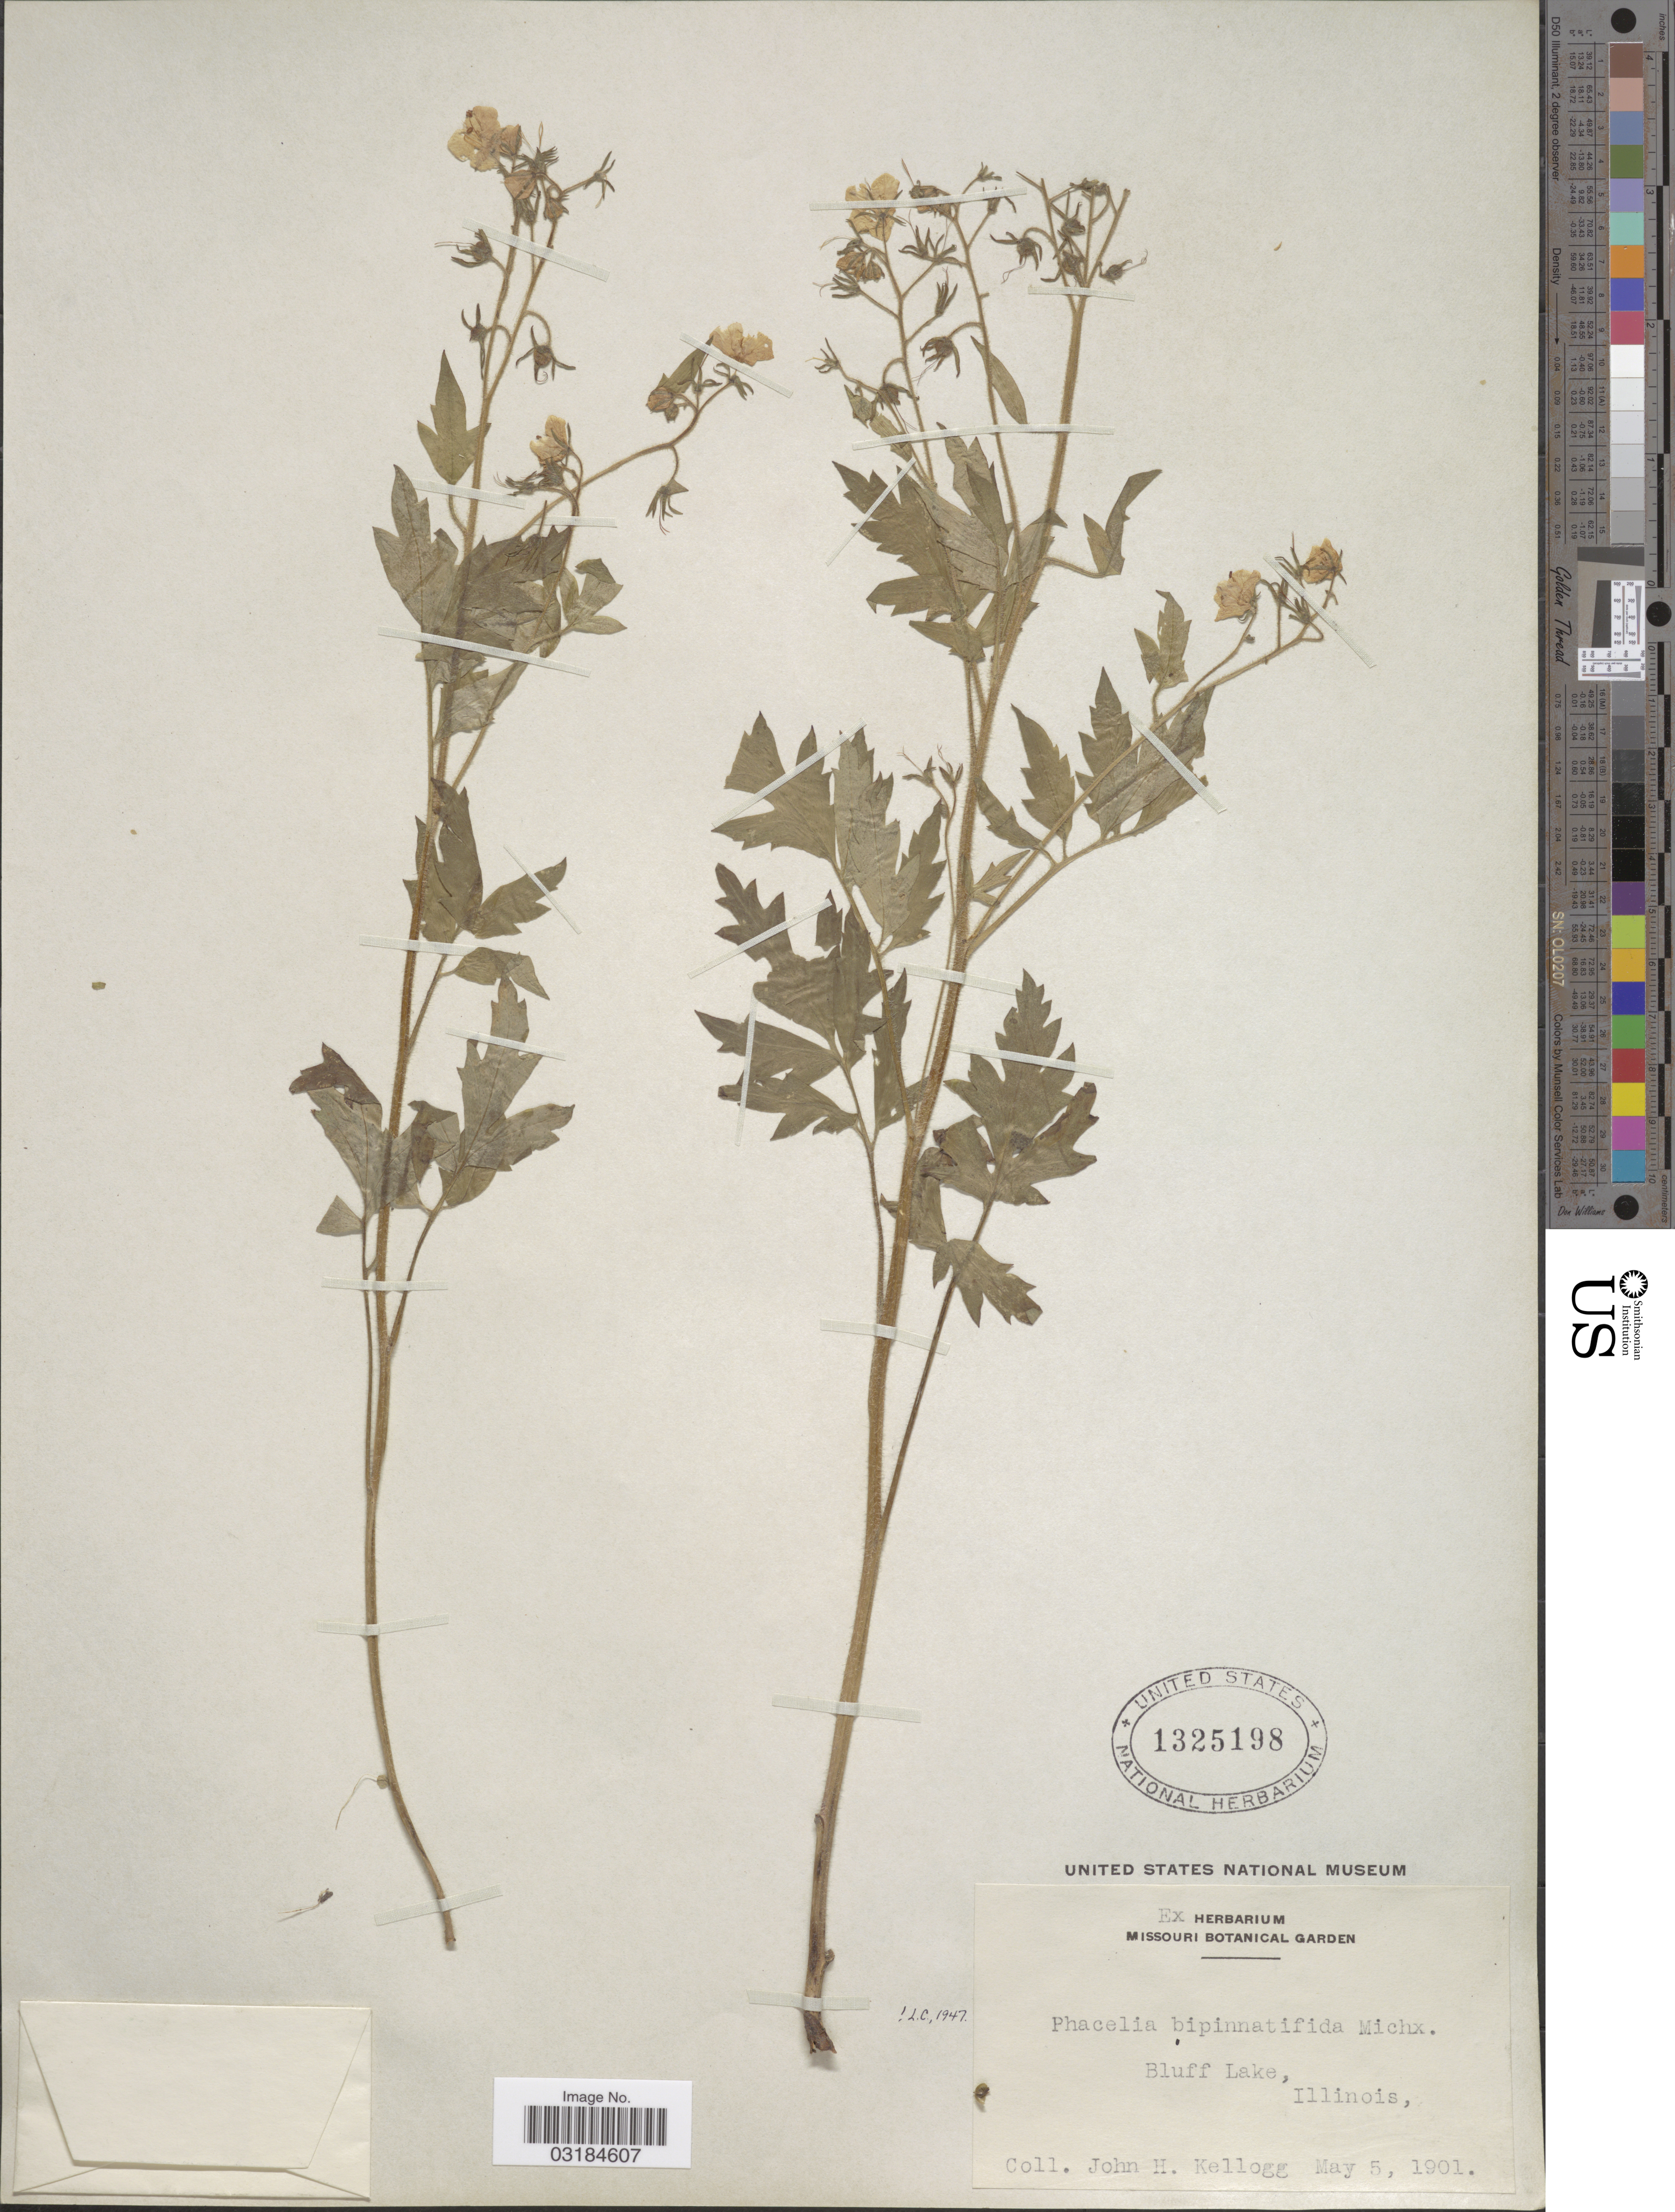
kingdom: Plantae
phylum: Tracheophyta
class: Magnoliopsida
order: Boraginales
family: Hydrophyllaceae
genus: Phacelia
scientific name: Phacelia bipinnatifida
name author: (Atwood) Michx.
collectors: J. H. Kellogg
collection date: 1901-05-05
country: United States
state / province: Illinois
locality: Bluff Lake.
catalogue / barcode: US 1325198